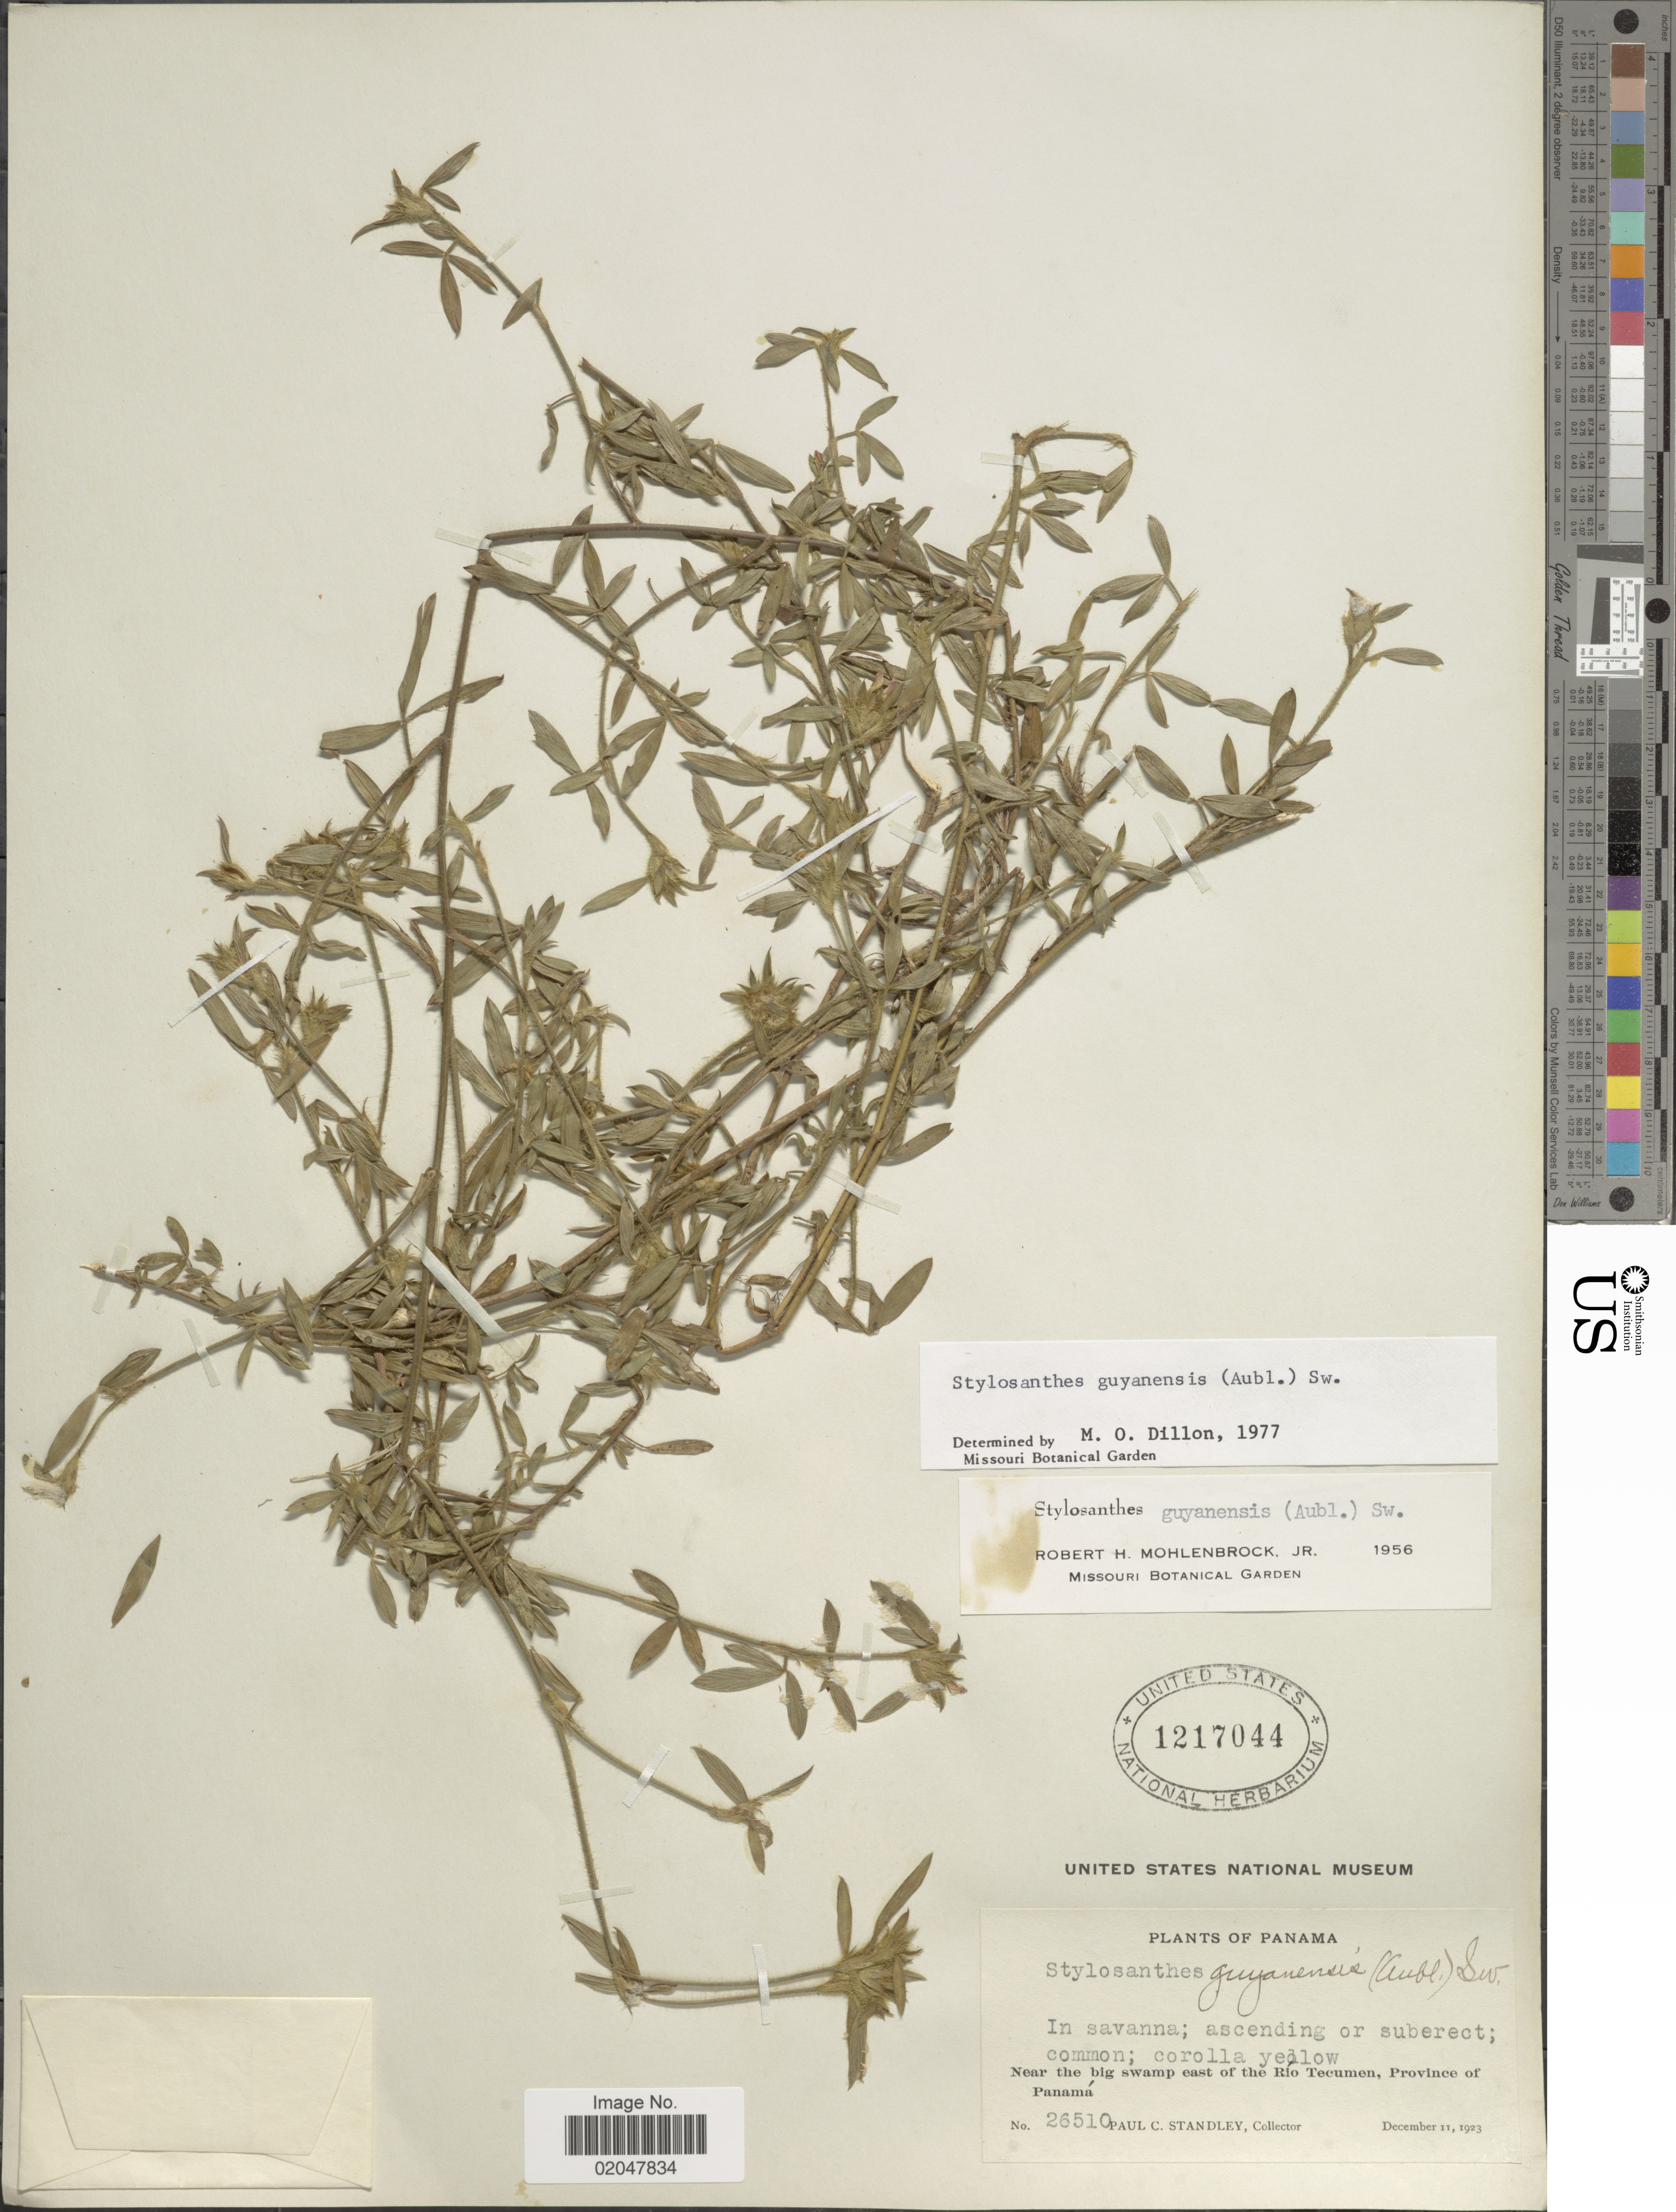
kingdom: Plantae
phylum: Tracheophyta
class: Magnoliopsida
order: Fabales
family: Fabaceae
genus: Stylosanthes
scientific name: Stylosanthes guianensis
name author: (Aubl.) Sw.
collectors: P. C. Standley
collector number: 26510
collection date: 1923-12-11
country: Panama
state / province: Panamá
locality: Near the big swamp east of the Rio Tecumen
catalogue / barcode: US 1217044